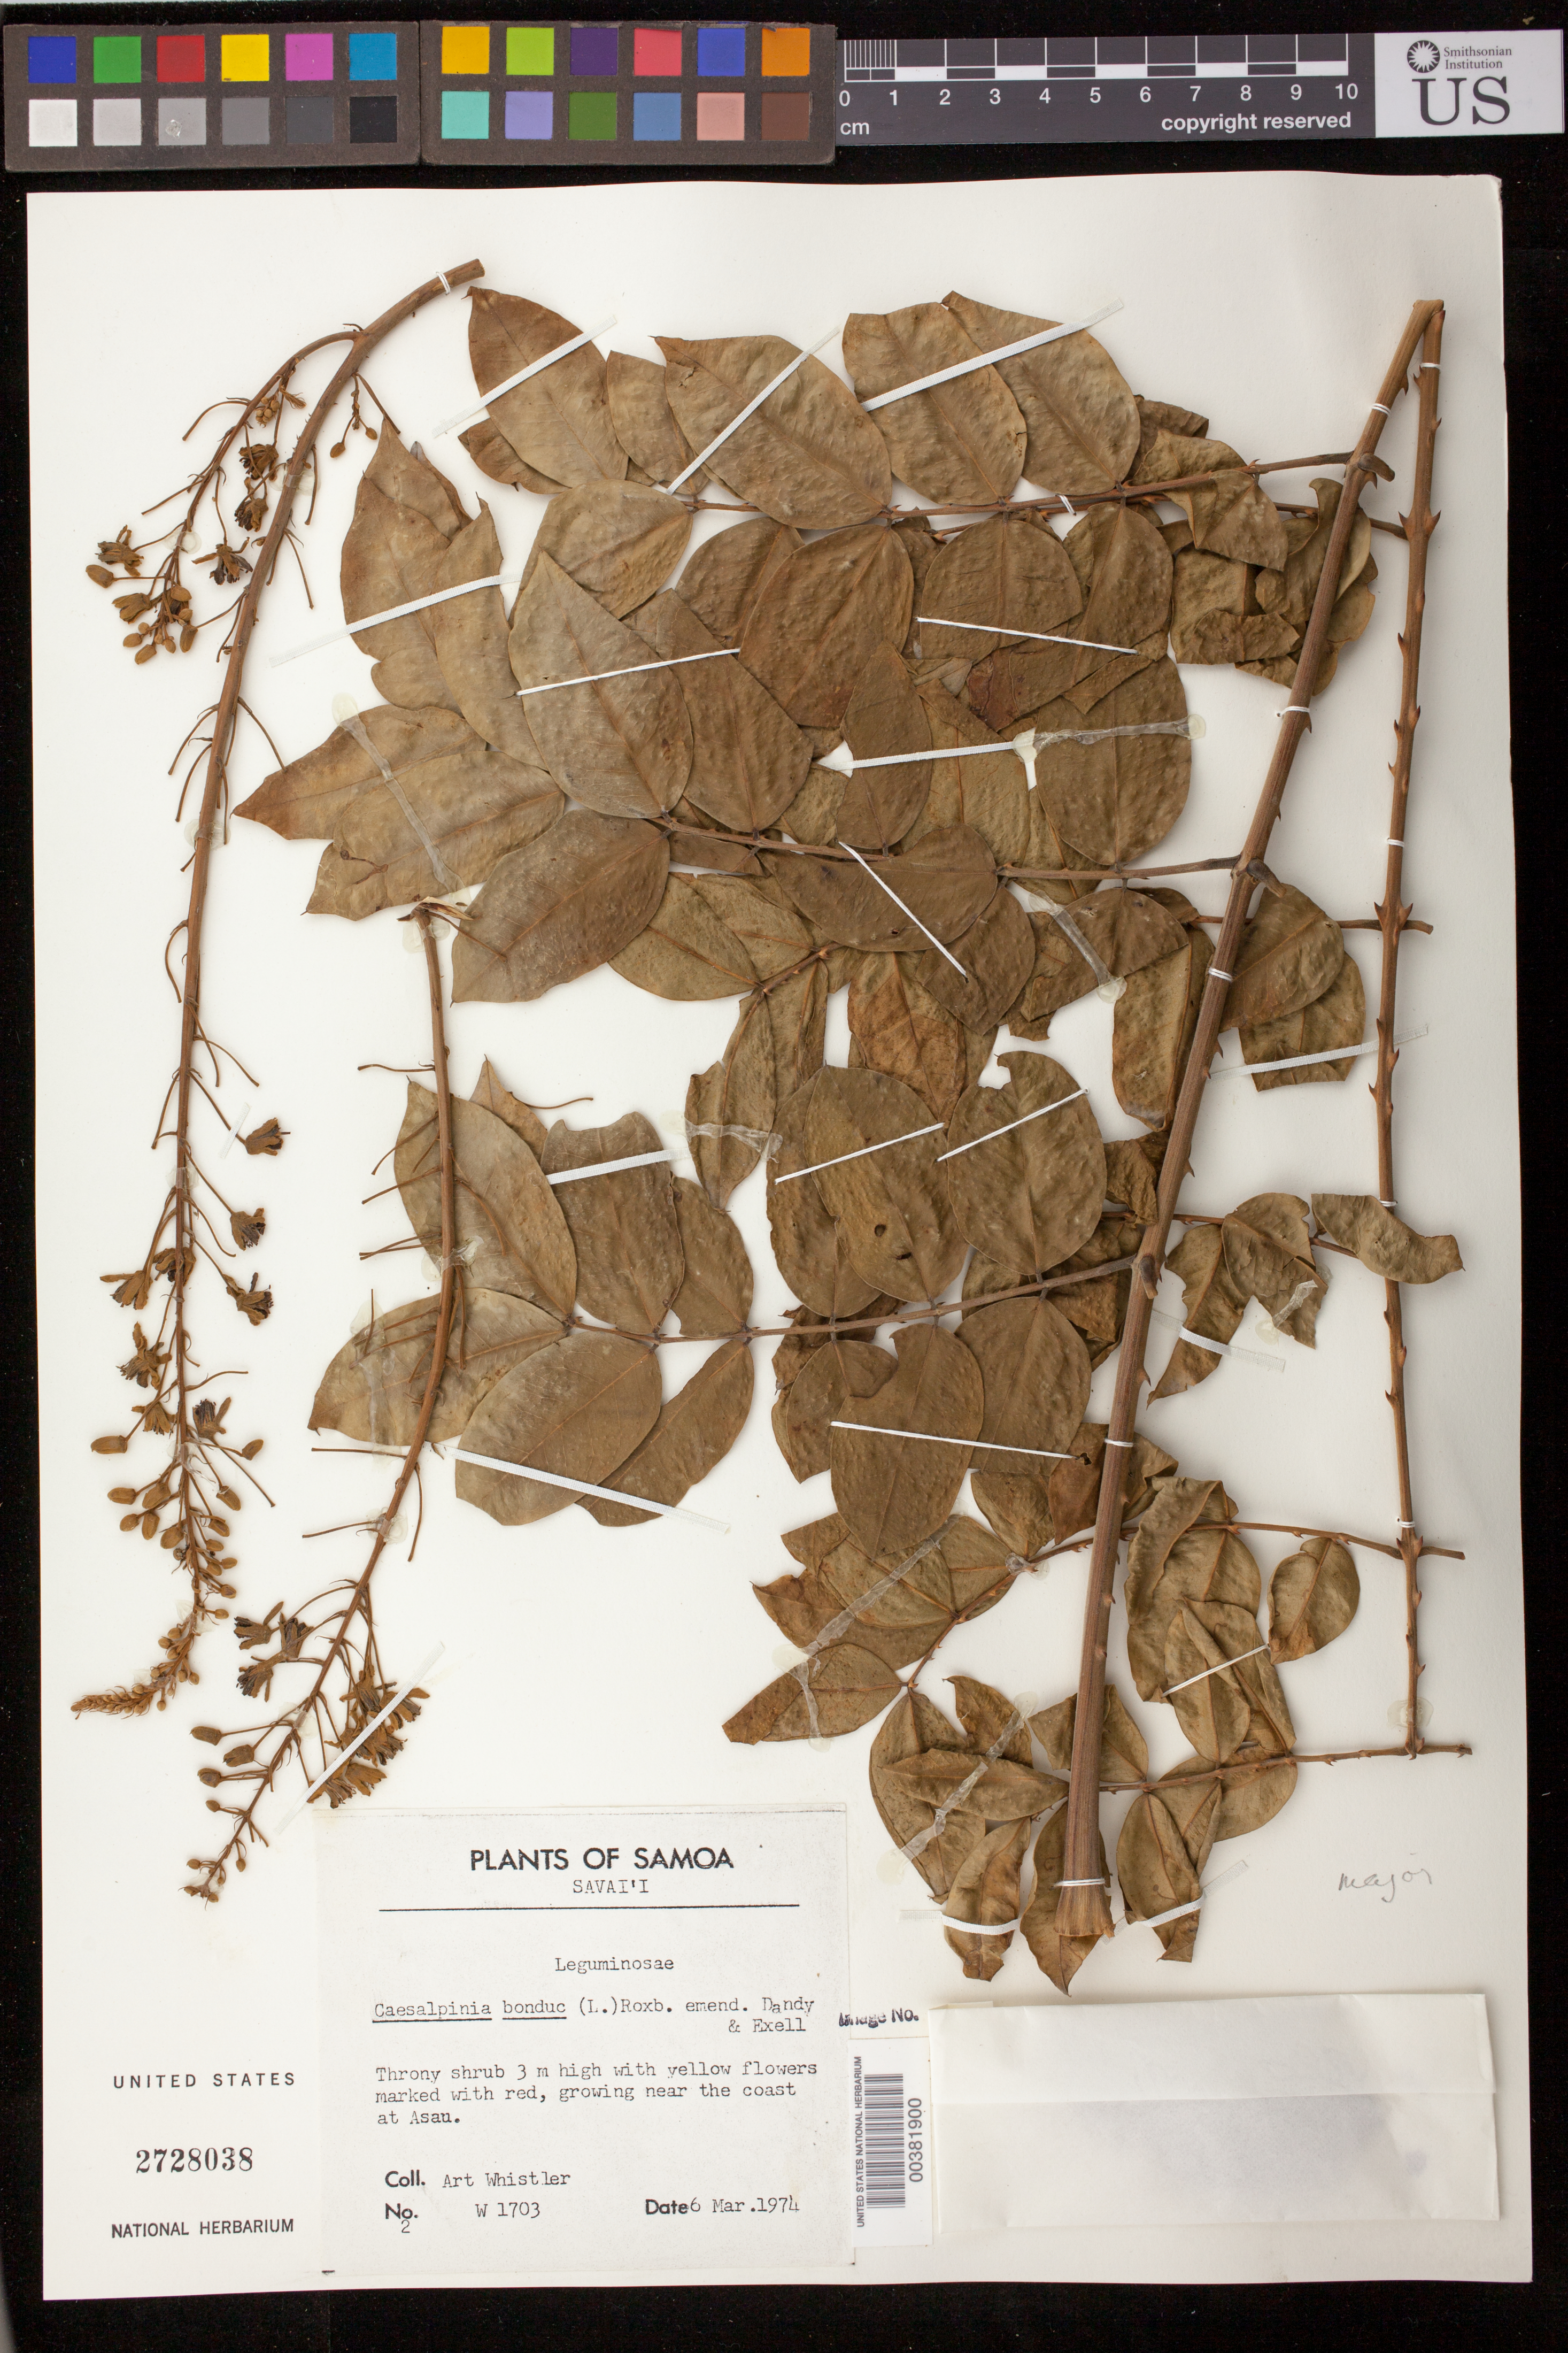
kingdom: Plantae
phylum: Tracheophyta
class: Magnoliopsida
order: Fabales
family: Fabaceae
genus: Guilandina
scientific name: Guilandina major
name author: (Medik.) Small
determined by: Wagner, W. L., (BOT), Smithsonian Institution - National Museum of Natural History (UNITED STATES)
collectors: A. Whistler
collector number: W1703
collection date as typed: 06 Mar 1974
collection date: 1974-03-06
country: Samoa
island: Savai'i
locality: Near the coast at Asau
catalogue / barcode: US 2728038